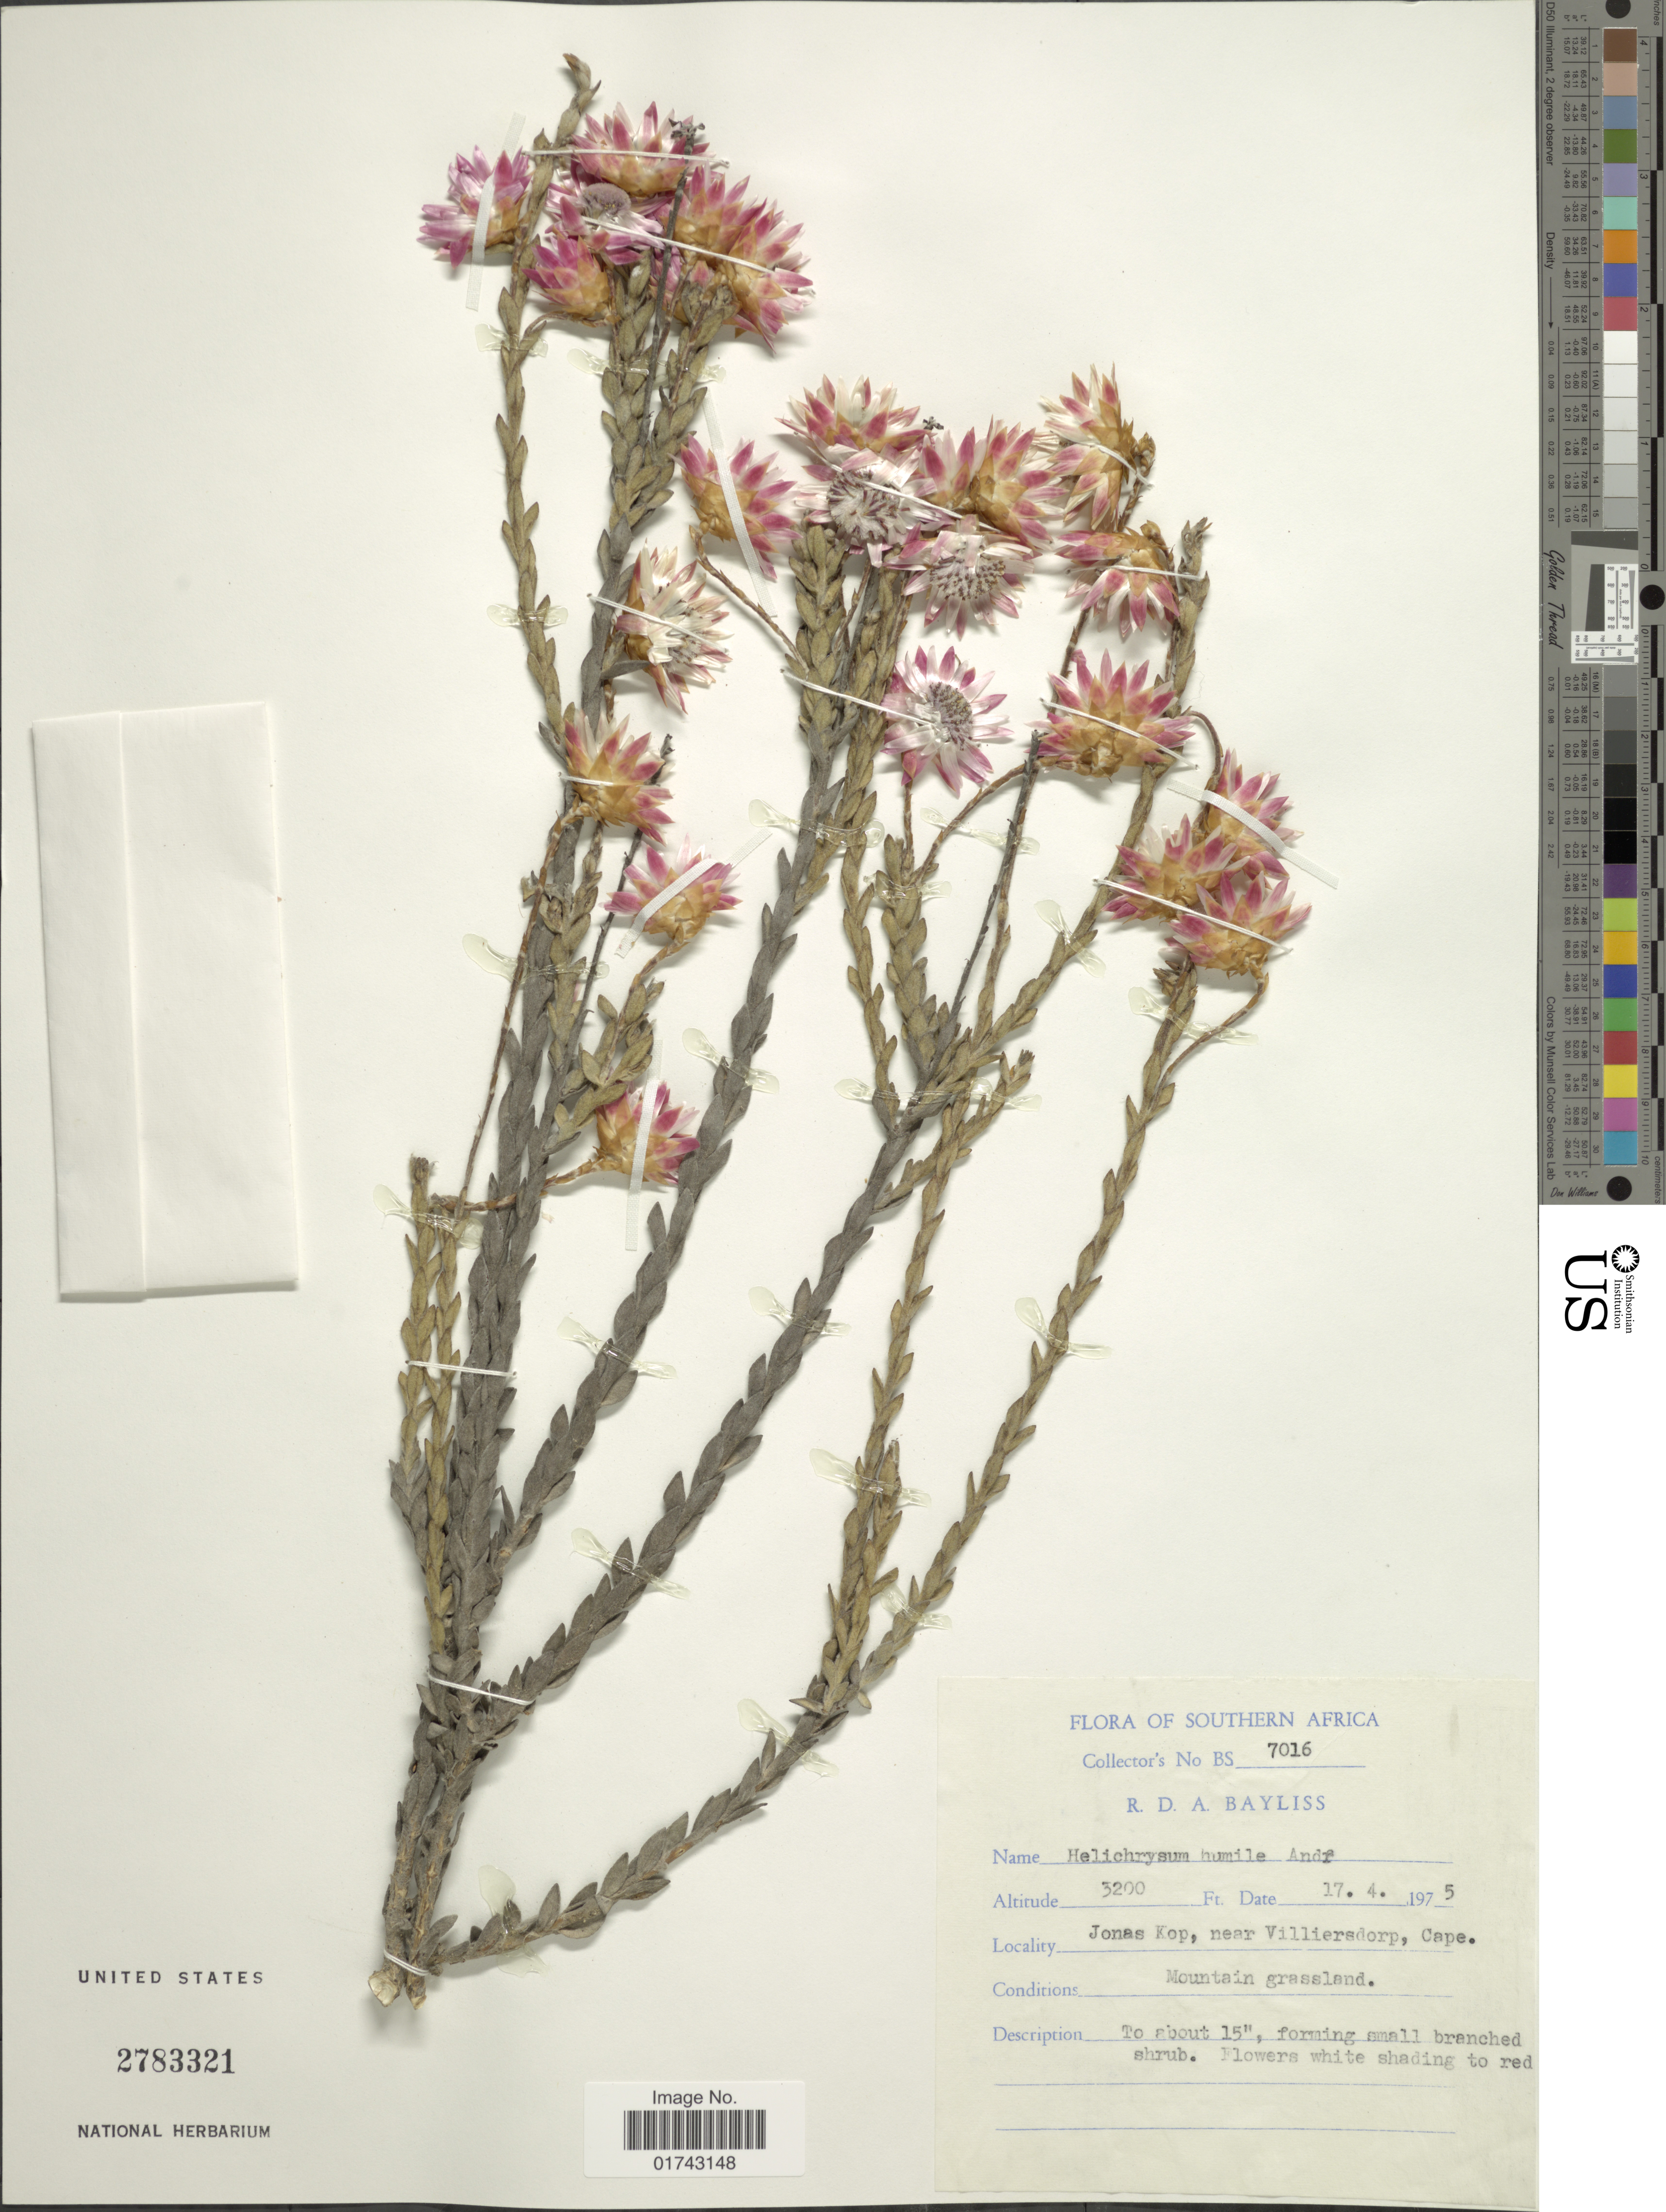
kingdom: Plantae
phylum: Tracheophyta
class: Magnoliopsida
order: Asterales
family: Asteraceae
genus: Helichrysum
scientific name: Helichrysum humile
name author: (Andrews) Less.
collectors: R. Bayliss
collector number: BS7016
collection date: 1975-04-17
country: South Africa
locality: Southern Africa, Jonas Kop, near Villiersdorp, Cape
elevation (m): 975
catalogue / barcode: US 2783321